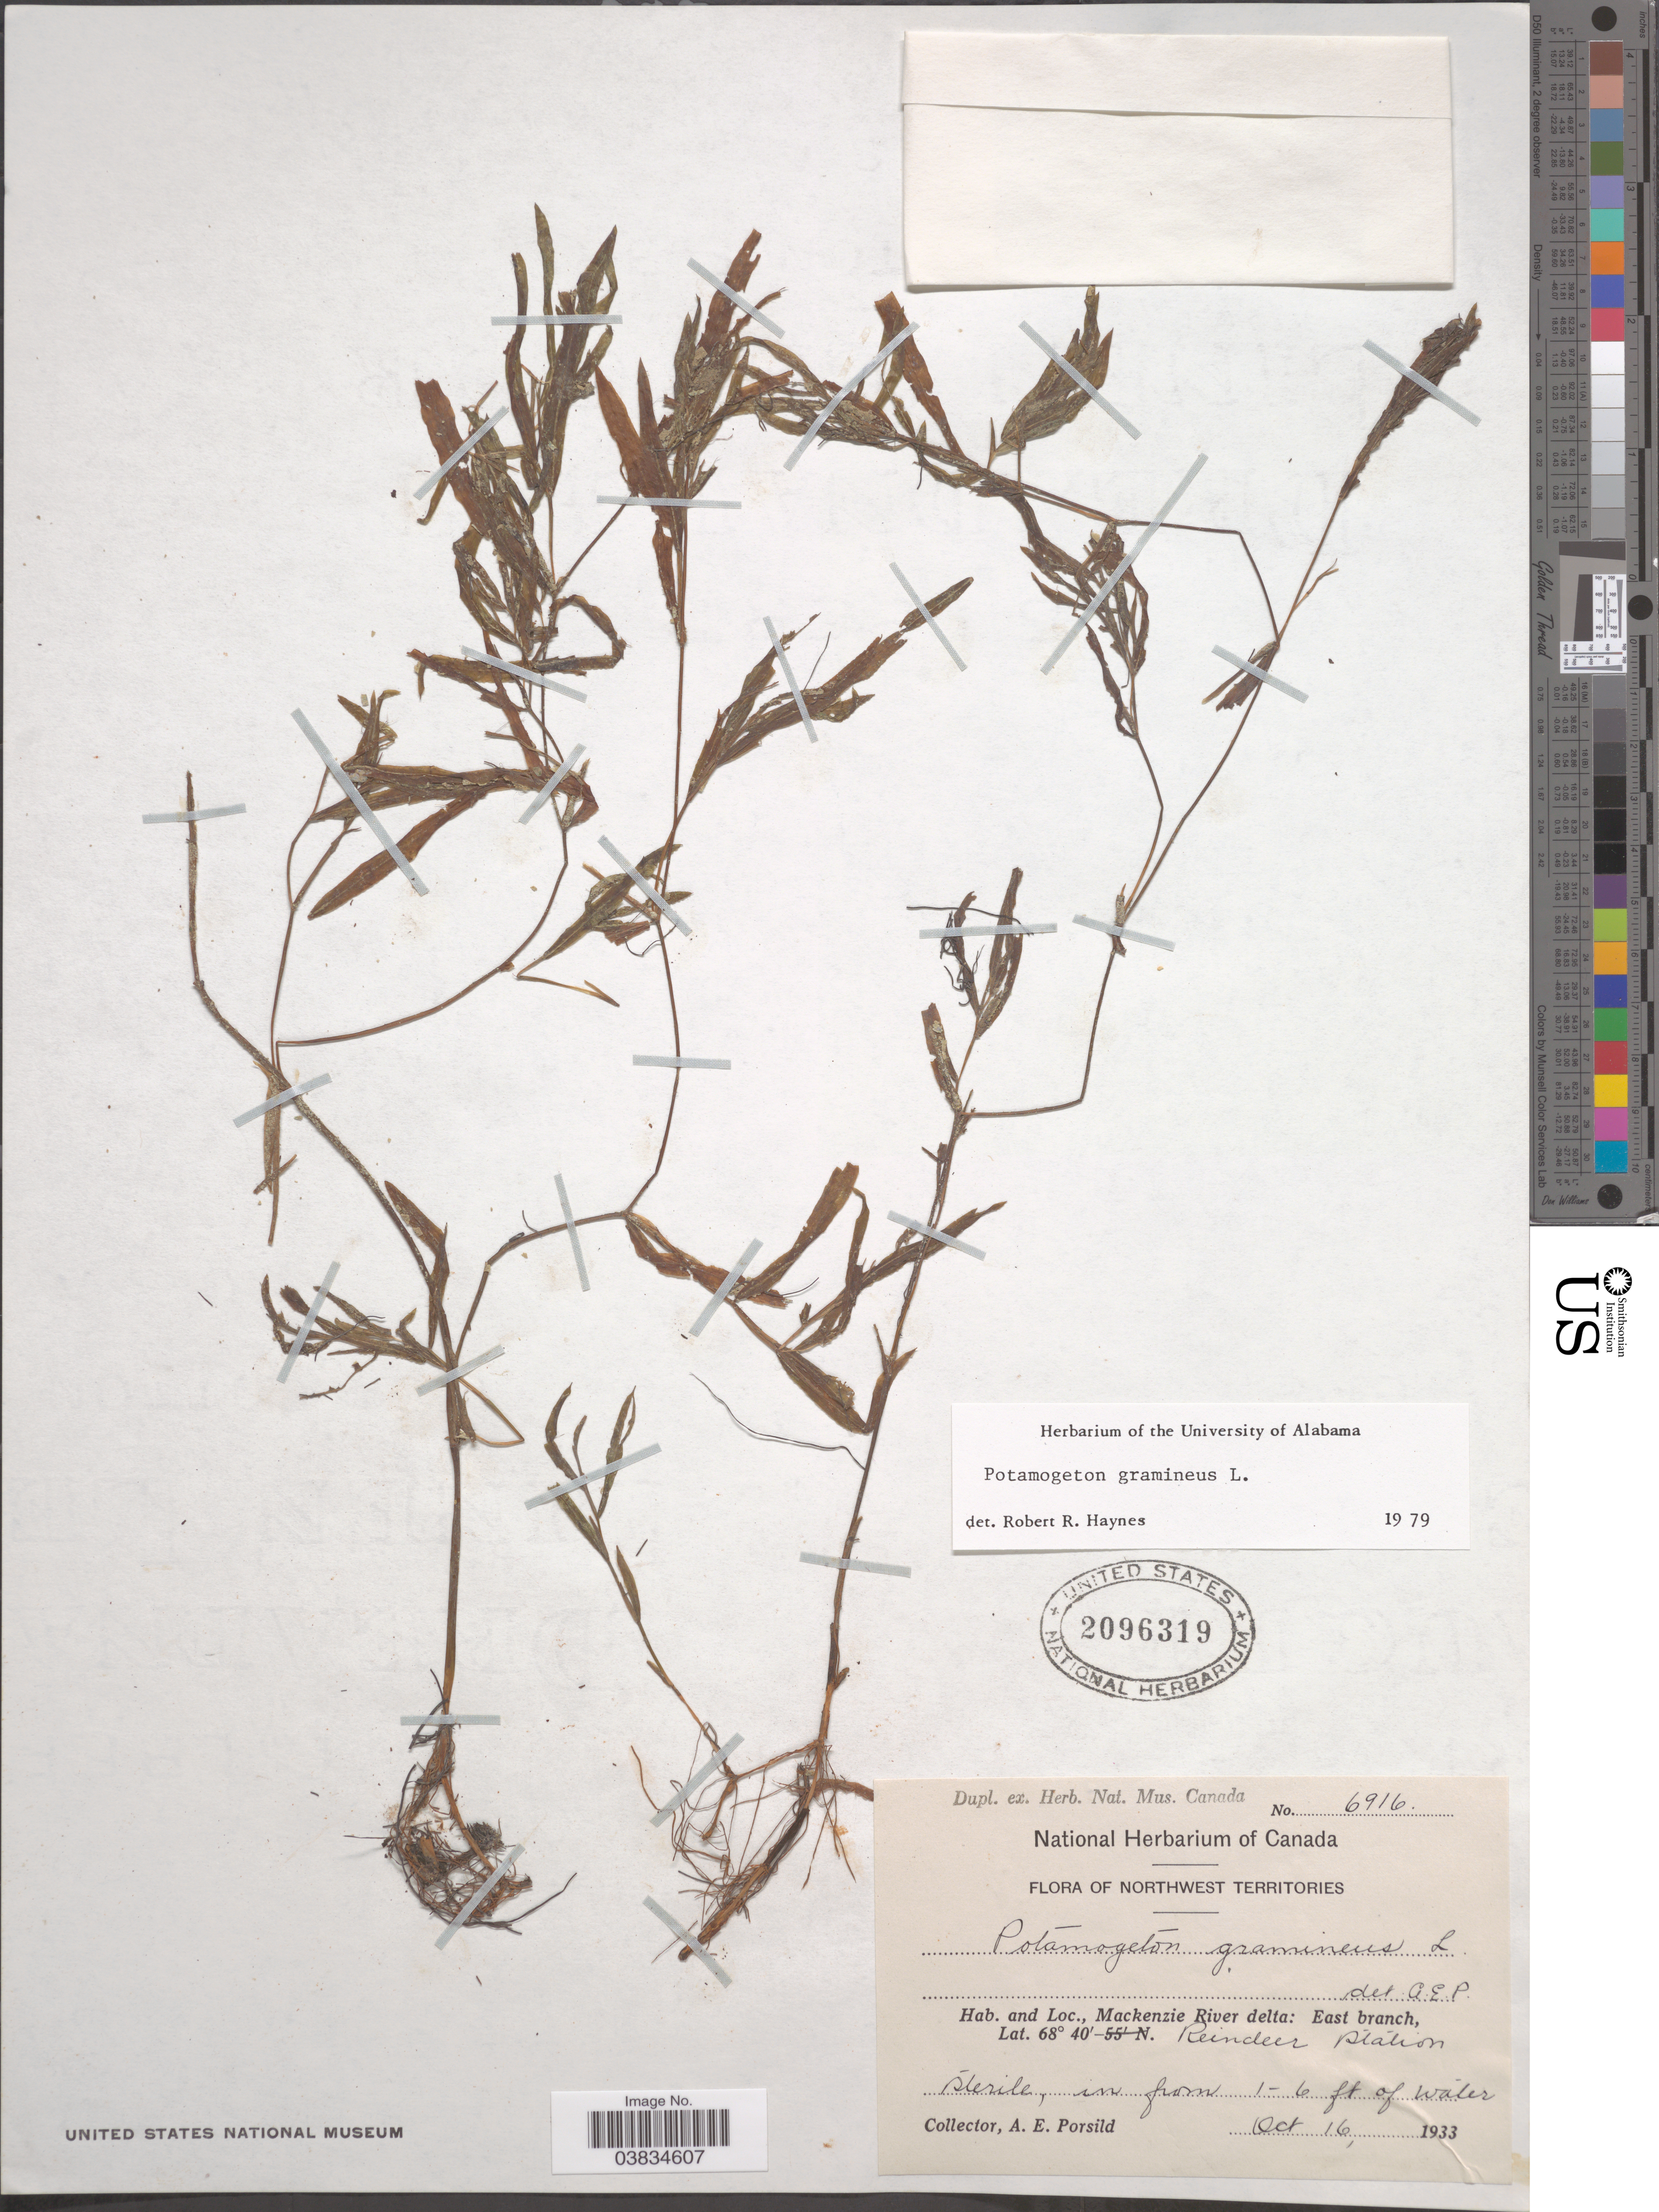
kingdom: Plantae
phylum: Tracheophyta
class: Liliopsida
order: Alismatales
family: Potamogetonaceae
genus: Potamogeton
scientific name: Potamogeton gramineus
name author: L.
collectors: A. E. Porsild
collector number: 6916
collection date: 1933-10-16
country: Canada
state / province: Northwest Territories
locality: Mackenzie River delta: East branch. Reindeer station.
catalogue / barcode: US 2096319